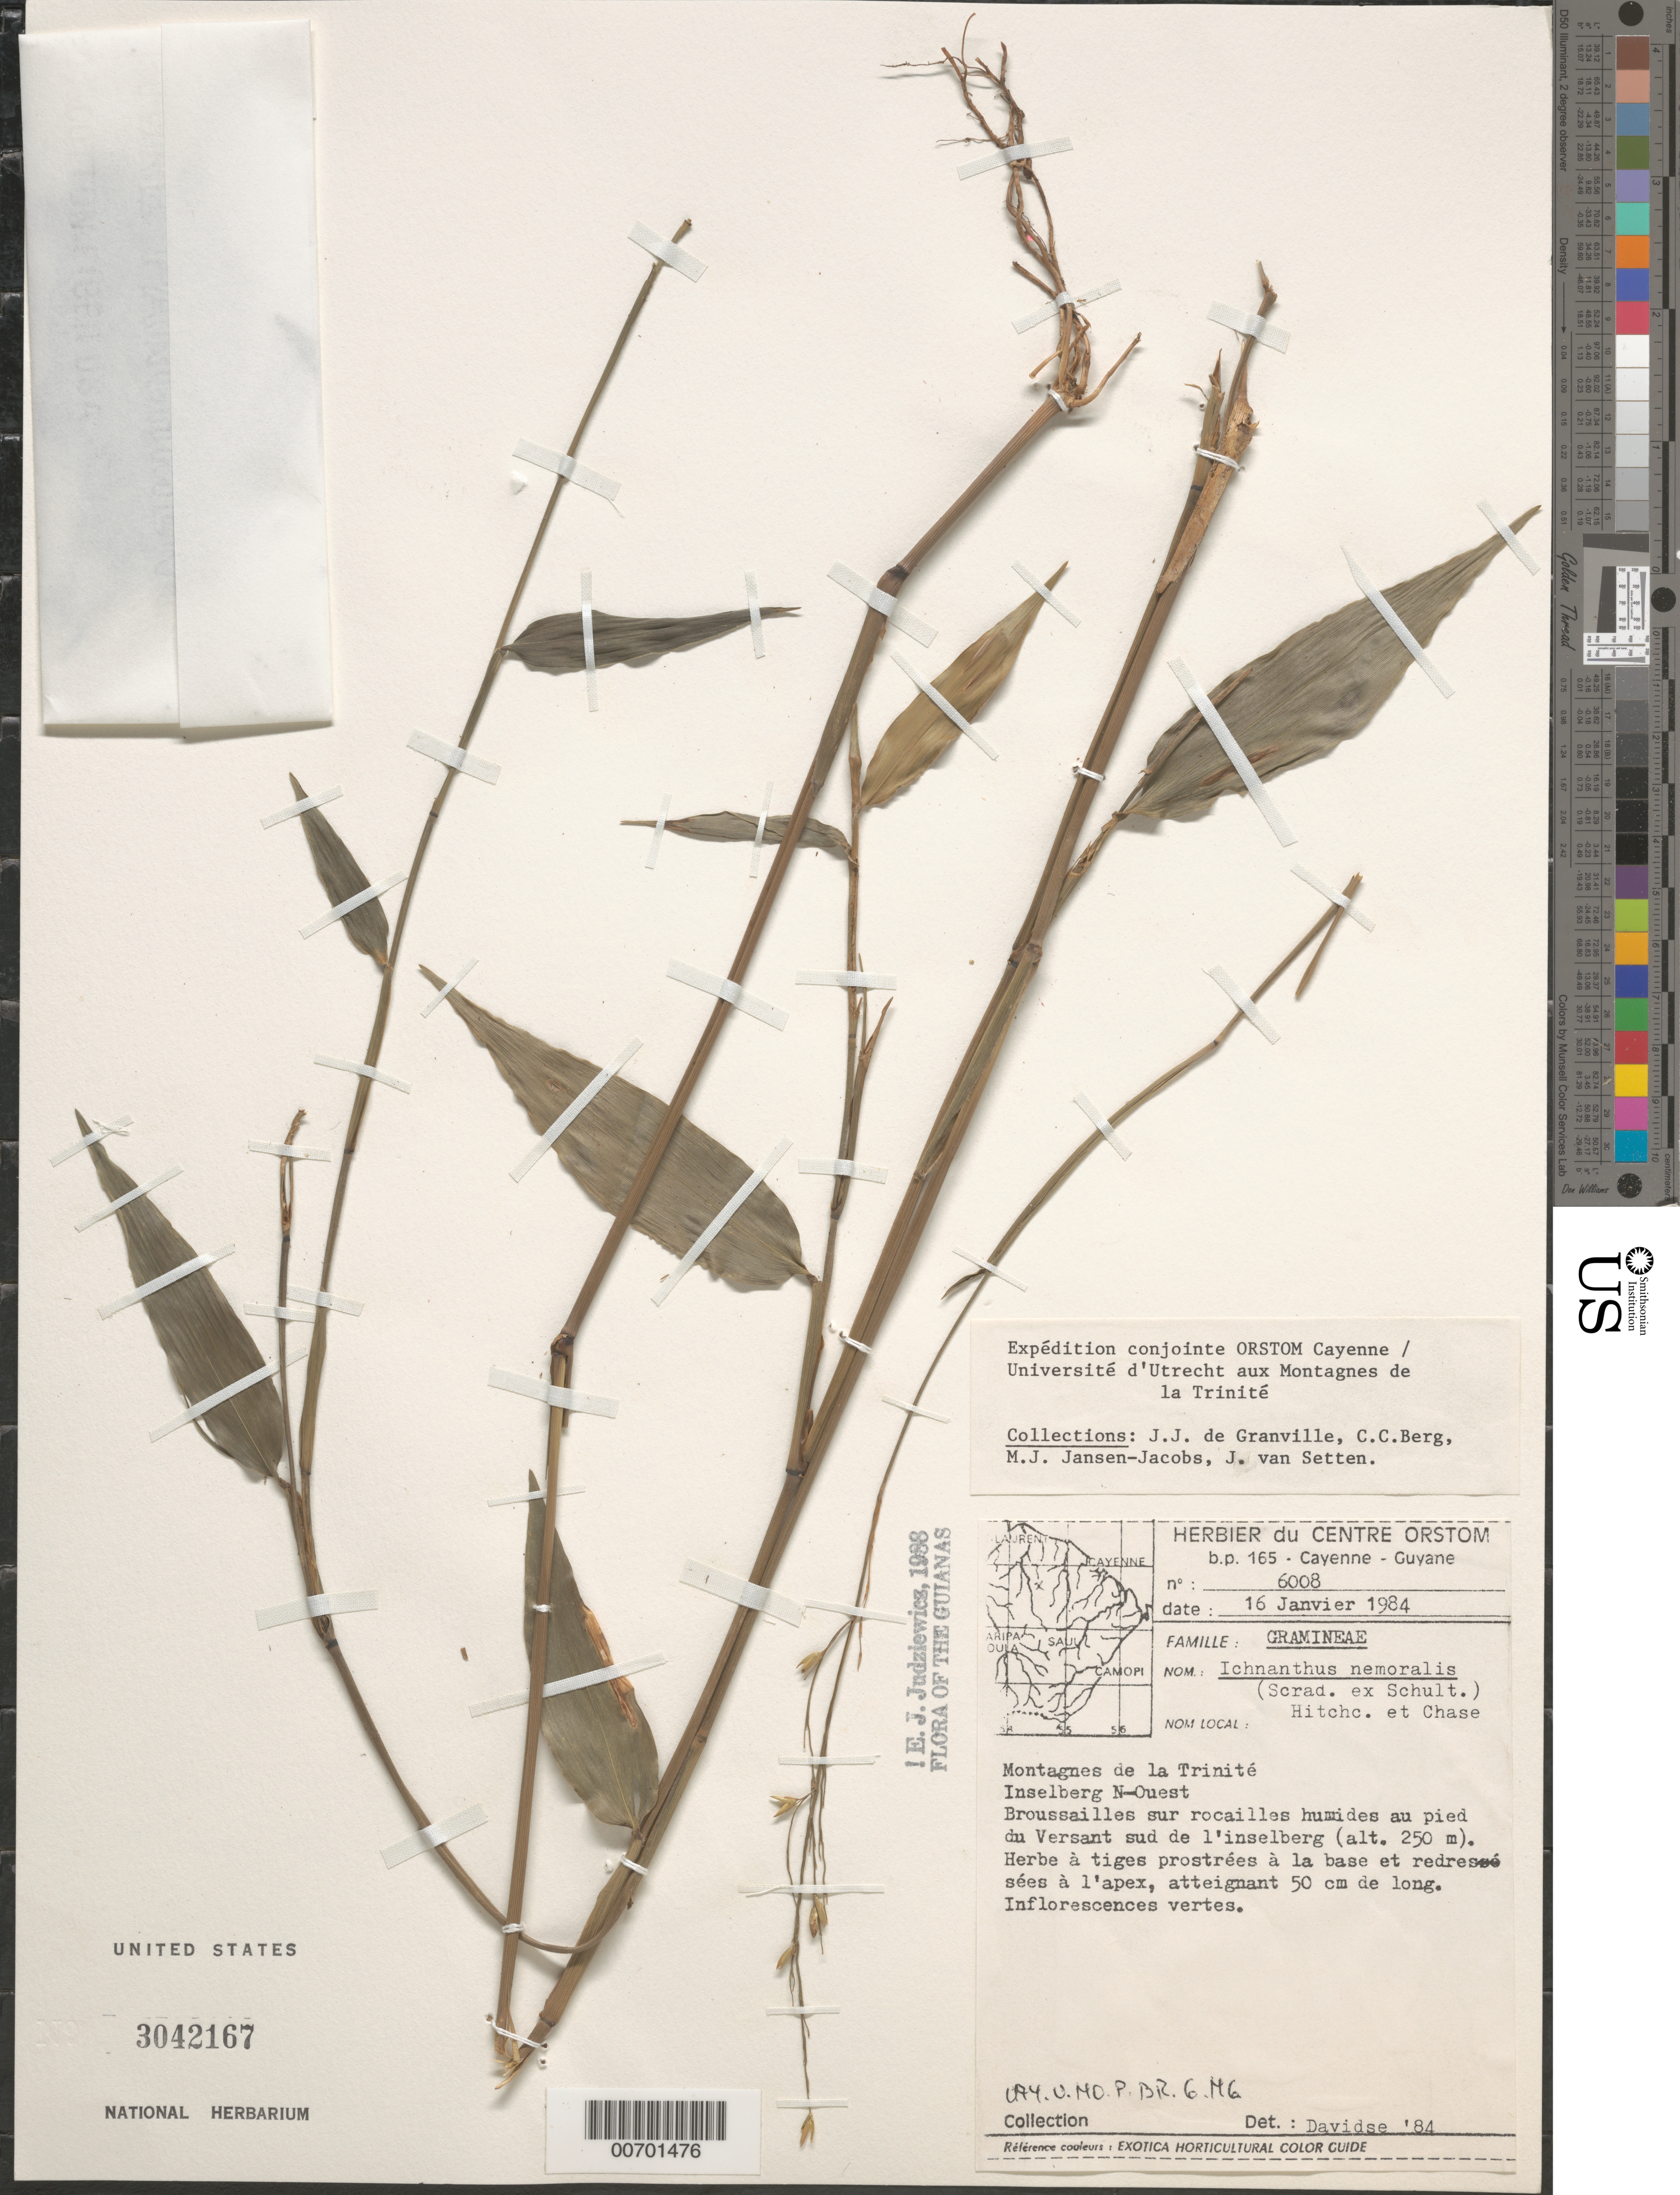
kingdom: Plantae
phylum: Tracheophyta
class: Liliopsida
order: Poales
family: Poaceae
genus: Ichnanthus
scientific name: Ichnanthus nemoralis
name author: (Schrad.) Hitchc. & Chase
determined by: Davidse, Gerrit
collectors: J.-J. de Granville, C. C. Berg, M. J. Jansen-Jacobs & J. van Setten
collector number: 6008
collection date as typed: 16-Jan-84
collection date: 1984-01-16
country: French Guiana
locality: Montagnes de la Trinité, inselberg NW, E of Mana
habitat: Broussailles sur rocailles humides au pied du Versant sud de l'inselberg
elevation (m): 250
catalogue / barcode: US 3042167